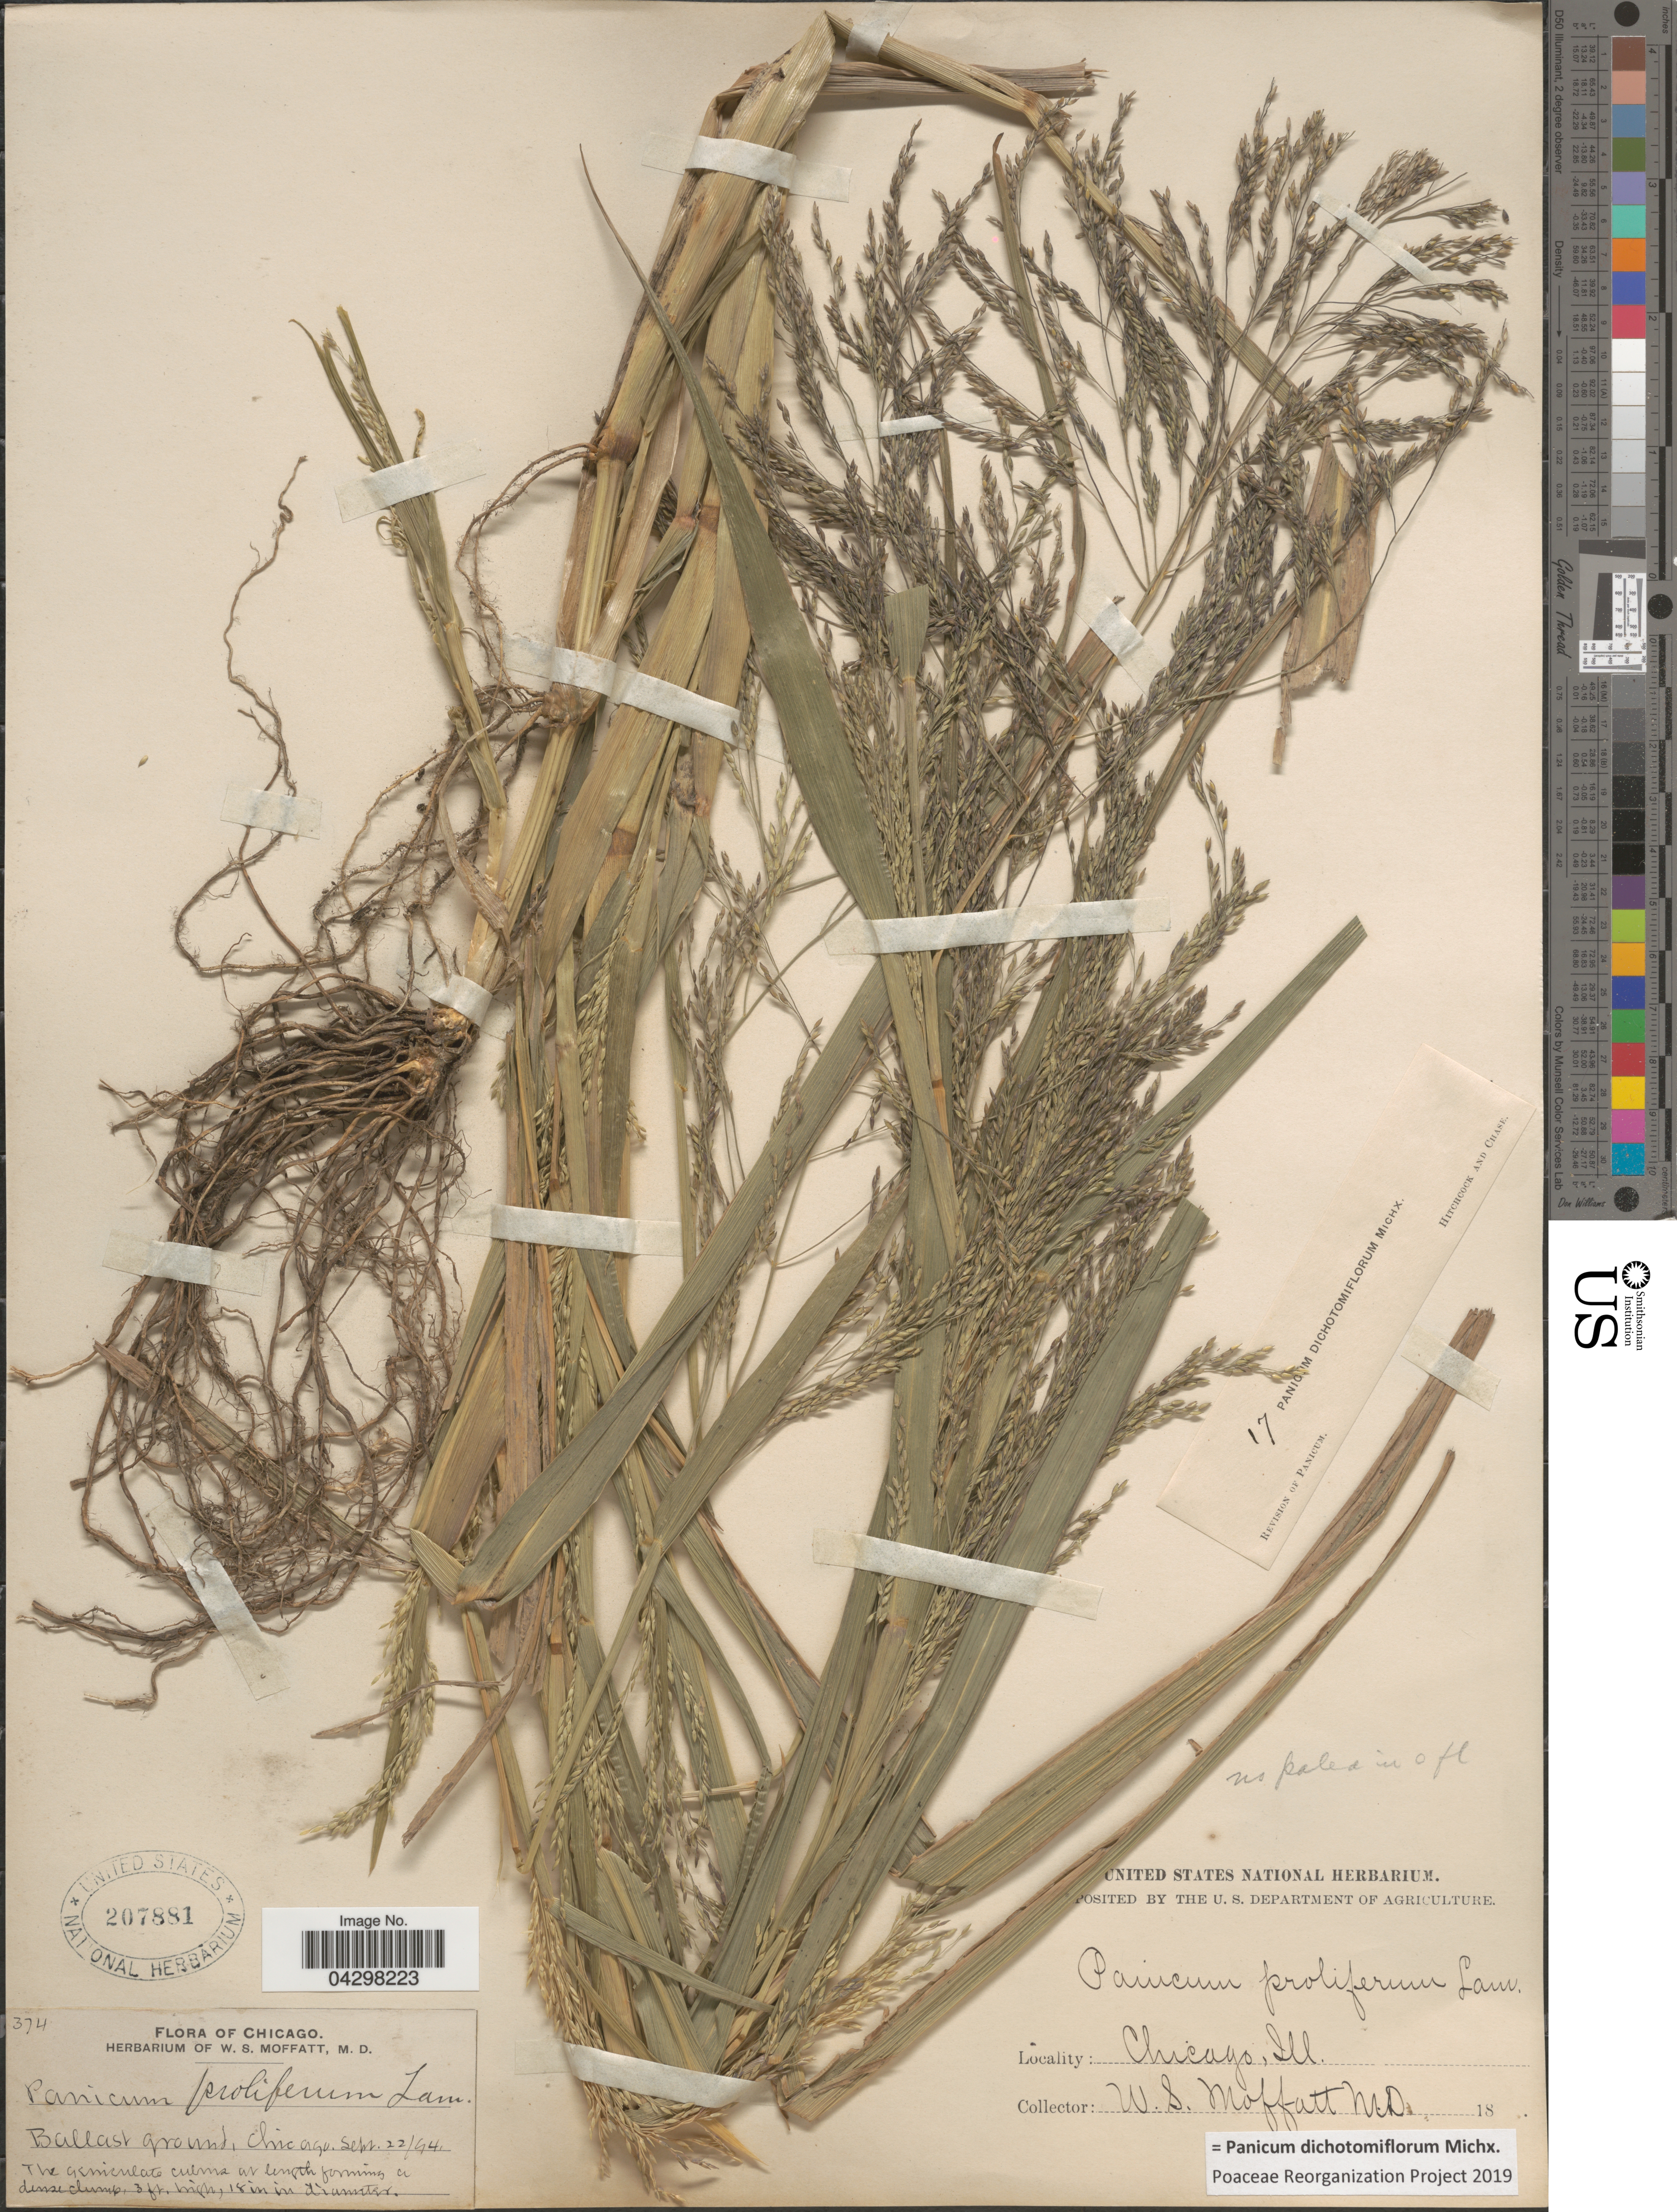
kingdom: Plantae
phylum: Tracheophyta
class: Liliopsida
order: Poales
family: Poaceae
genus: Panicum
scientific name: Panicum dichotomiflorum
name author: Michx.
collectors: W. Moffatt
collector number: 374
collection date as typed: Transcribed d/m/y: 22/9/94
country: United States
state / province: Illinois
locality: Chicago. Ballast ground, Chicago.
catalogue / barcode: US 207881